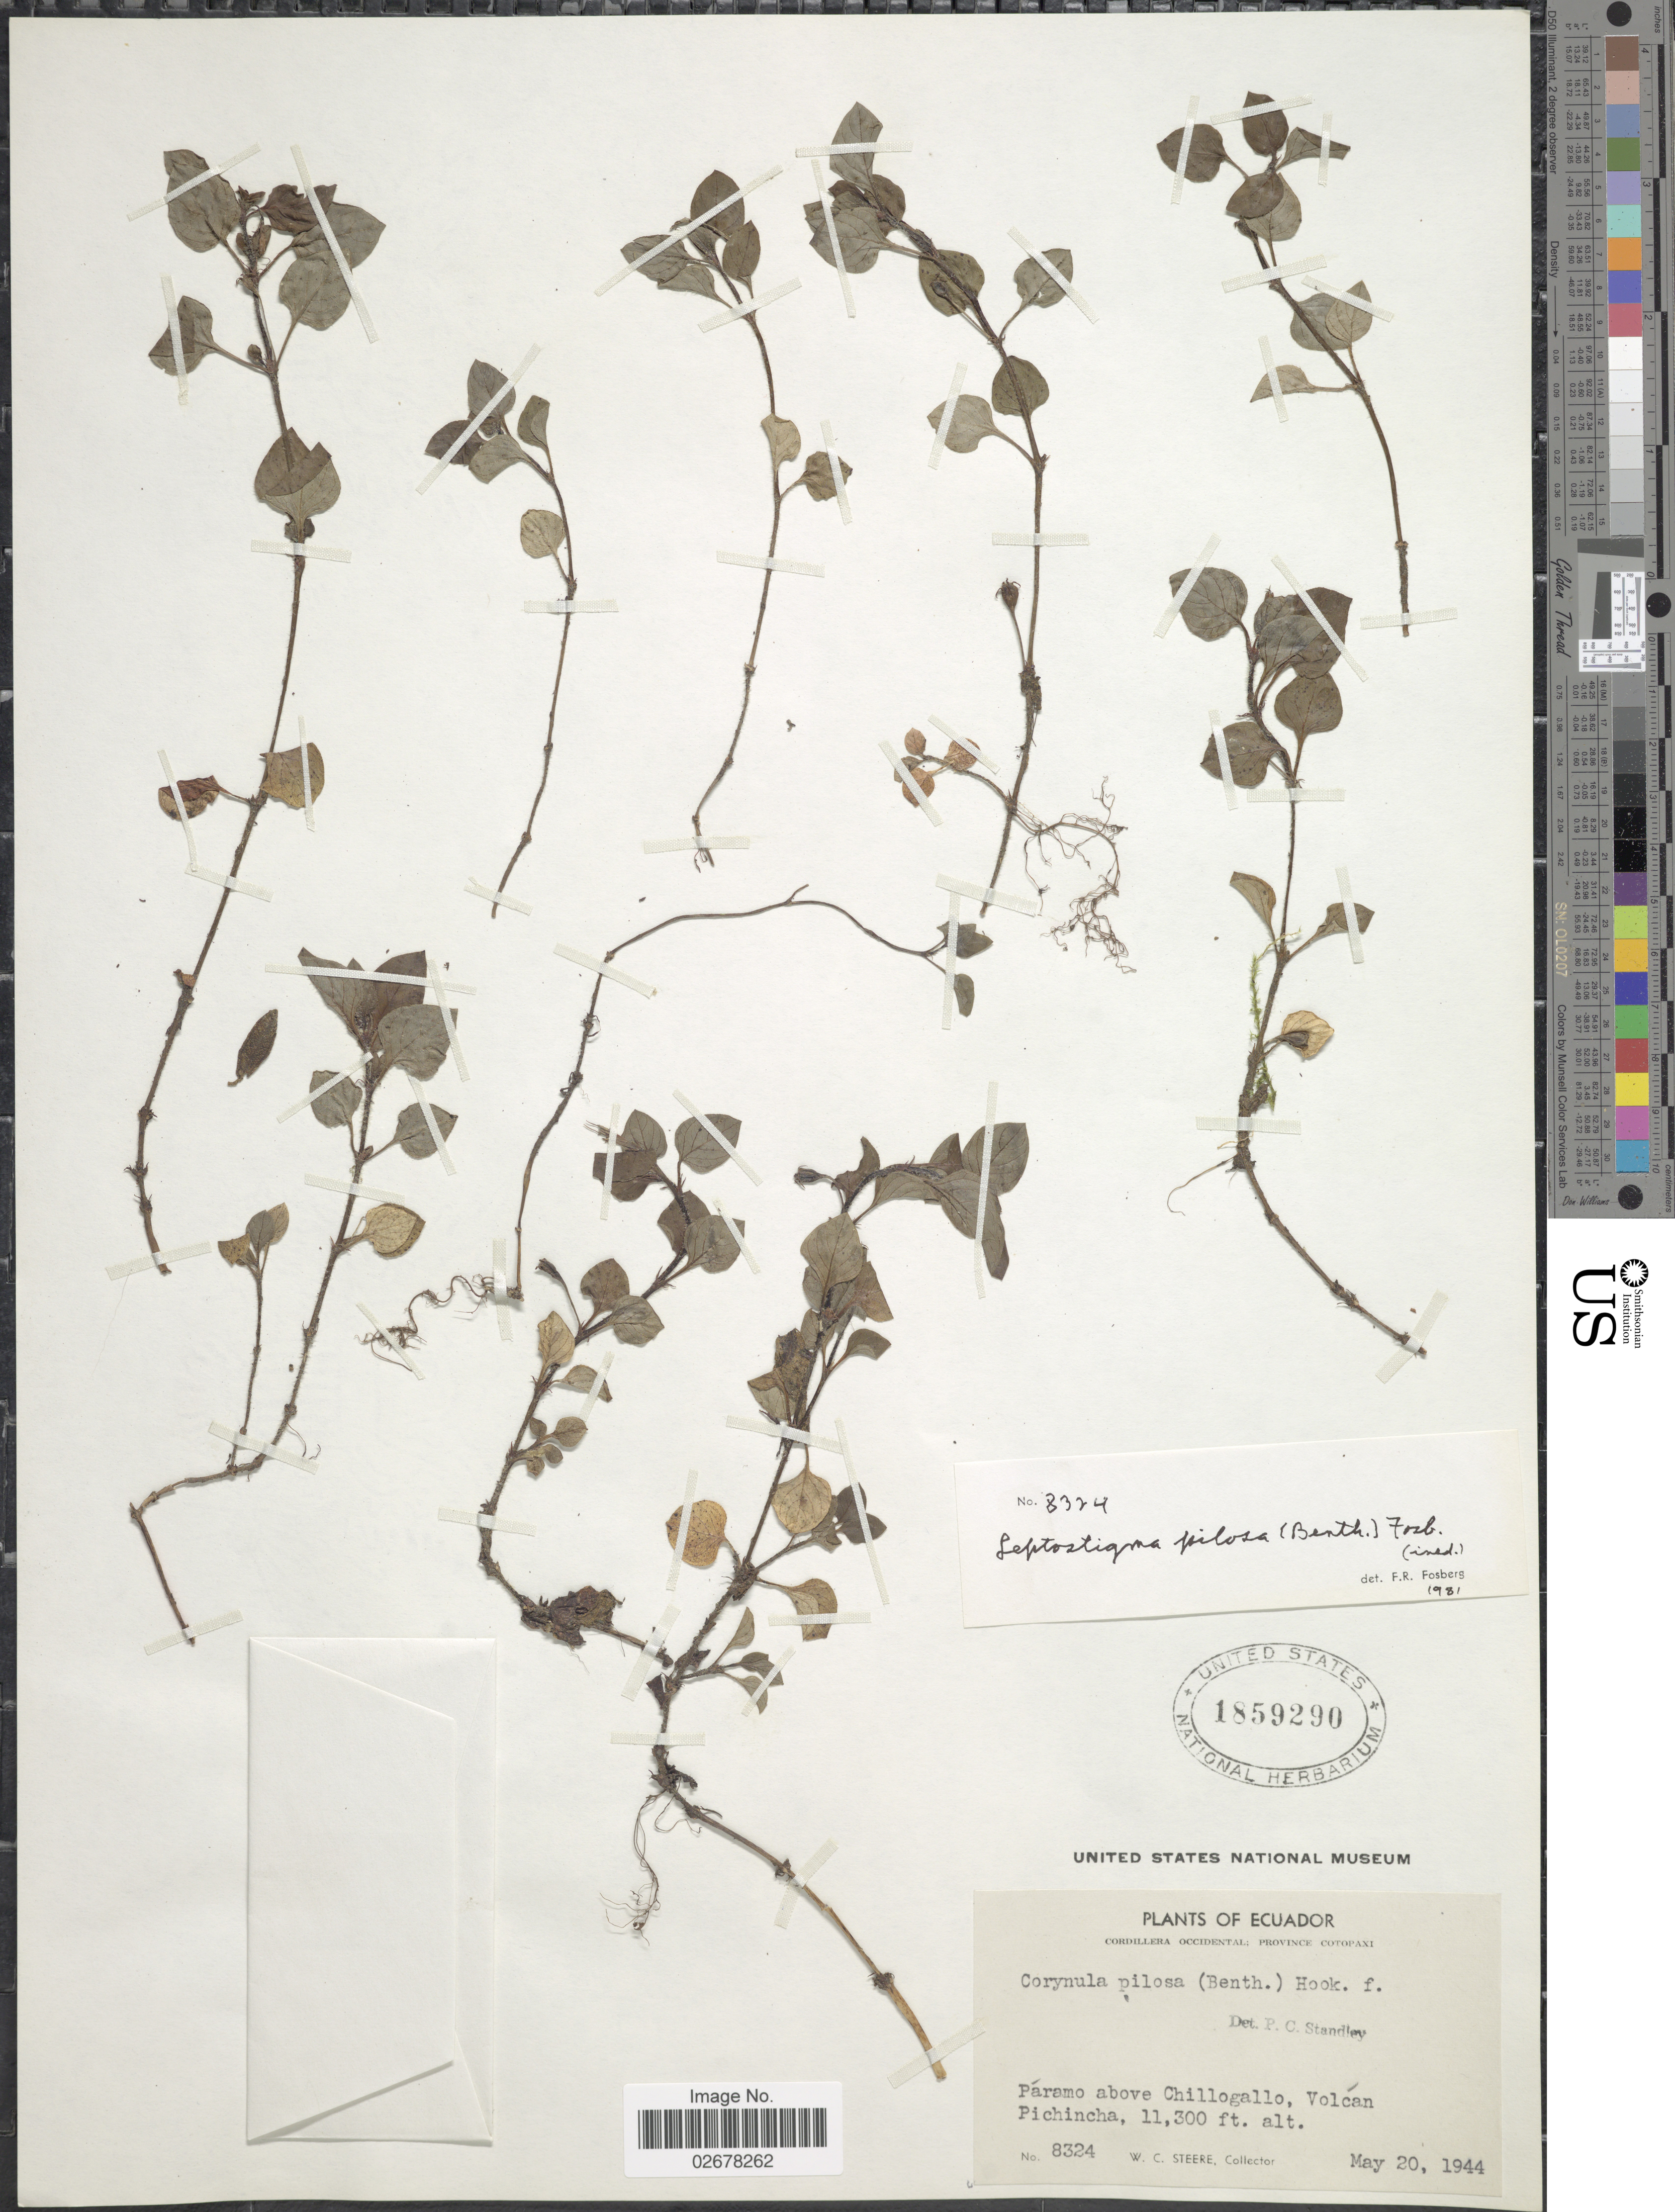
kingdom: Plantae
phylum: Tracheophyta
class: Magnoliopsida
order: Gentianales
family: Rubiaceae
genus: Leptostigma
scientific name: Leptostigma pilosum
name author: (Benth.) Fosberg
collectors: W. C. Steere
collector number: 8324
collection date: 1944-05-20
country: Ecuador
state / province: Pichincha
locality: Cordillera Occidental; Province Cotopaxi [unsure placement], Paramo above Chillogallo, Volcan Pichincha.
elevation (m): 3444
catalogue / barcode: US 1859290